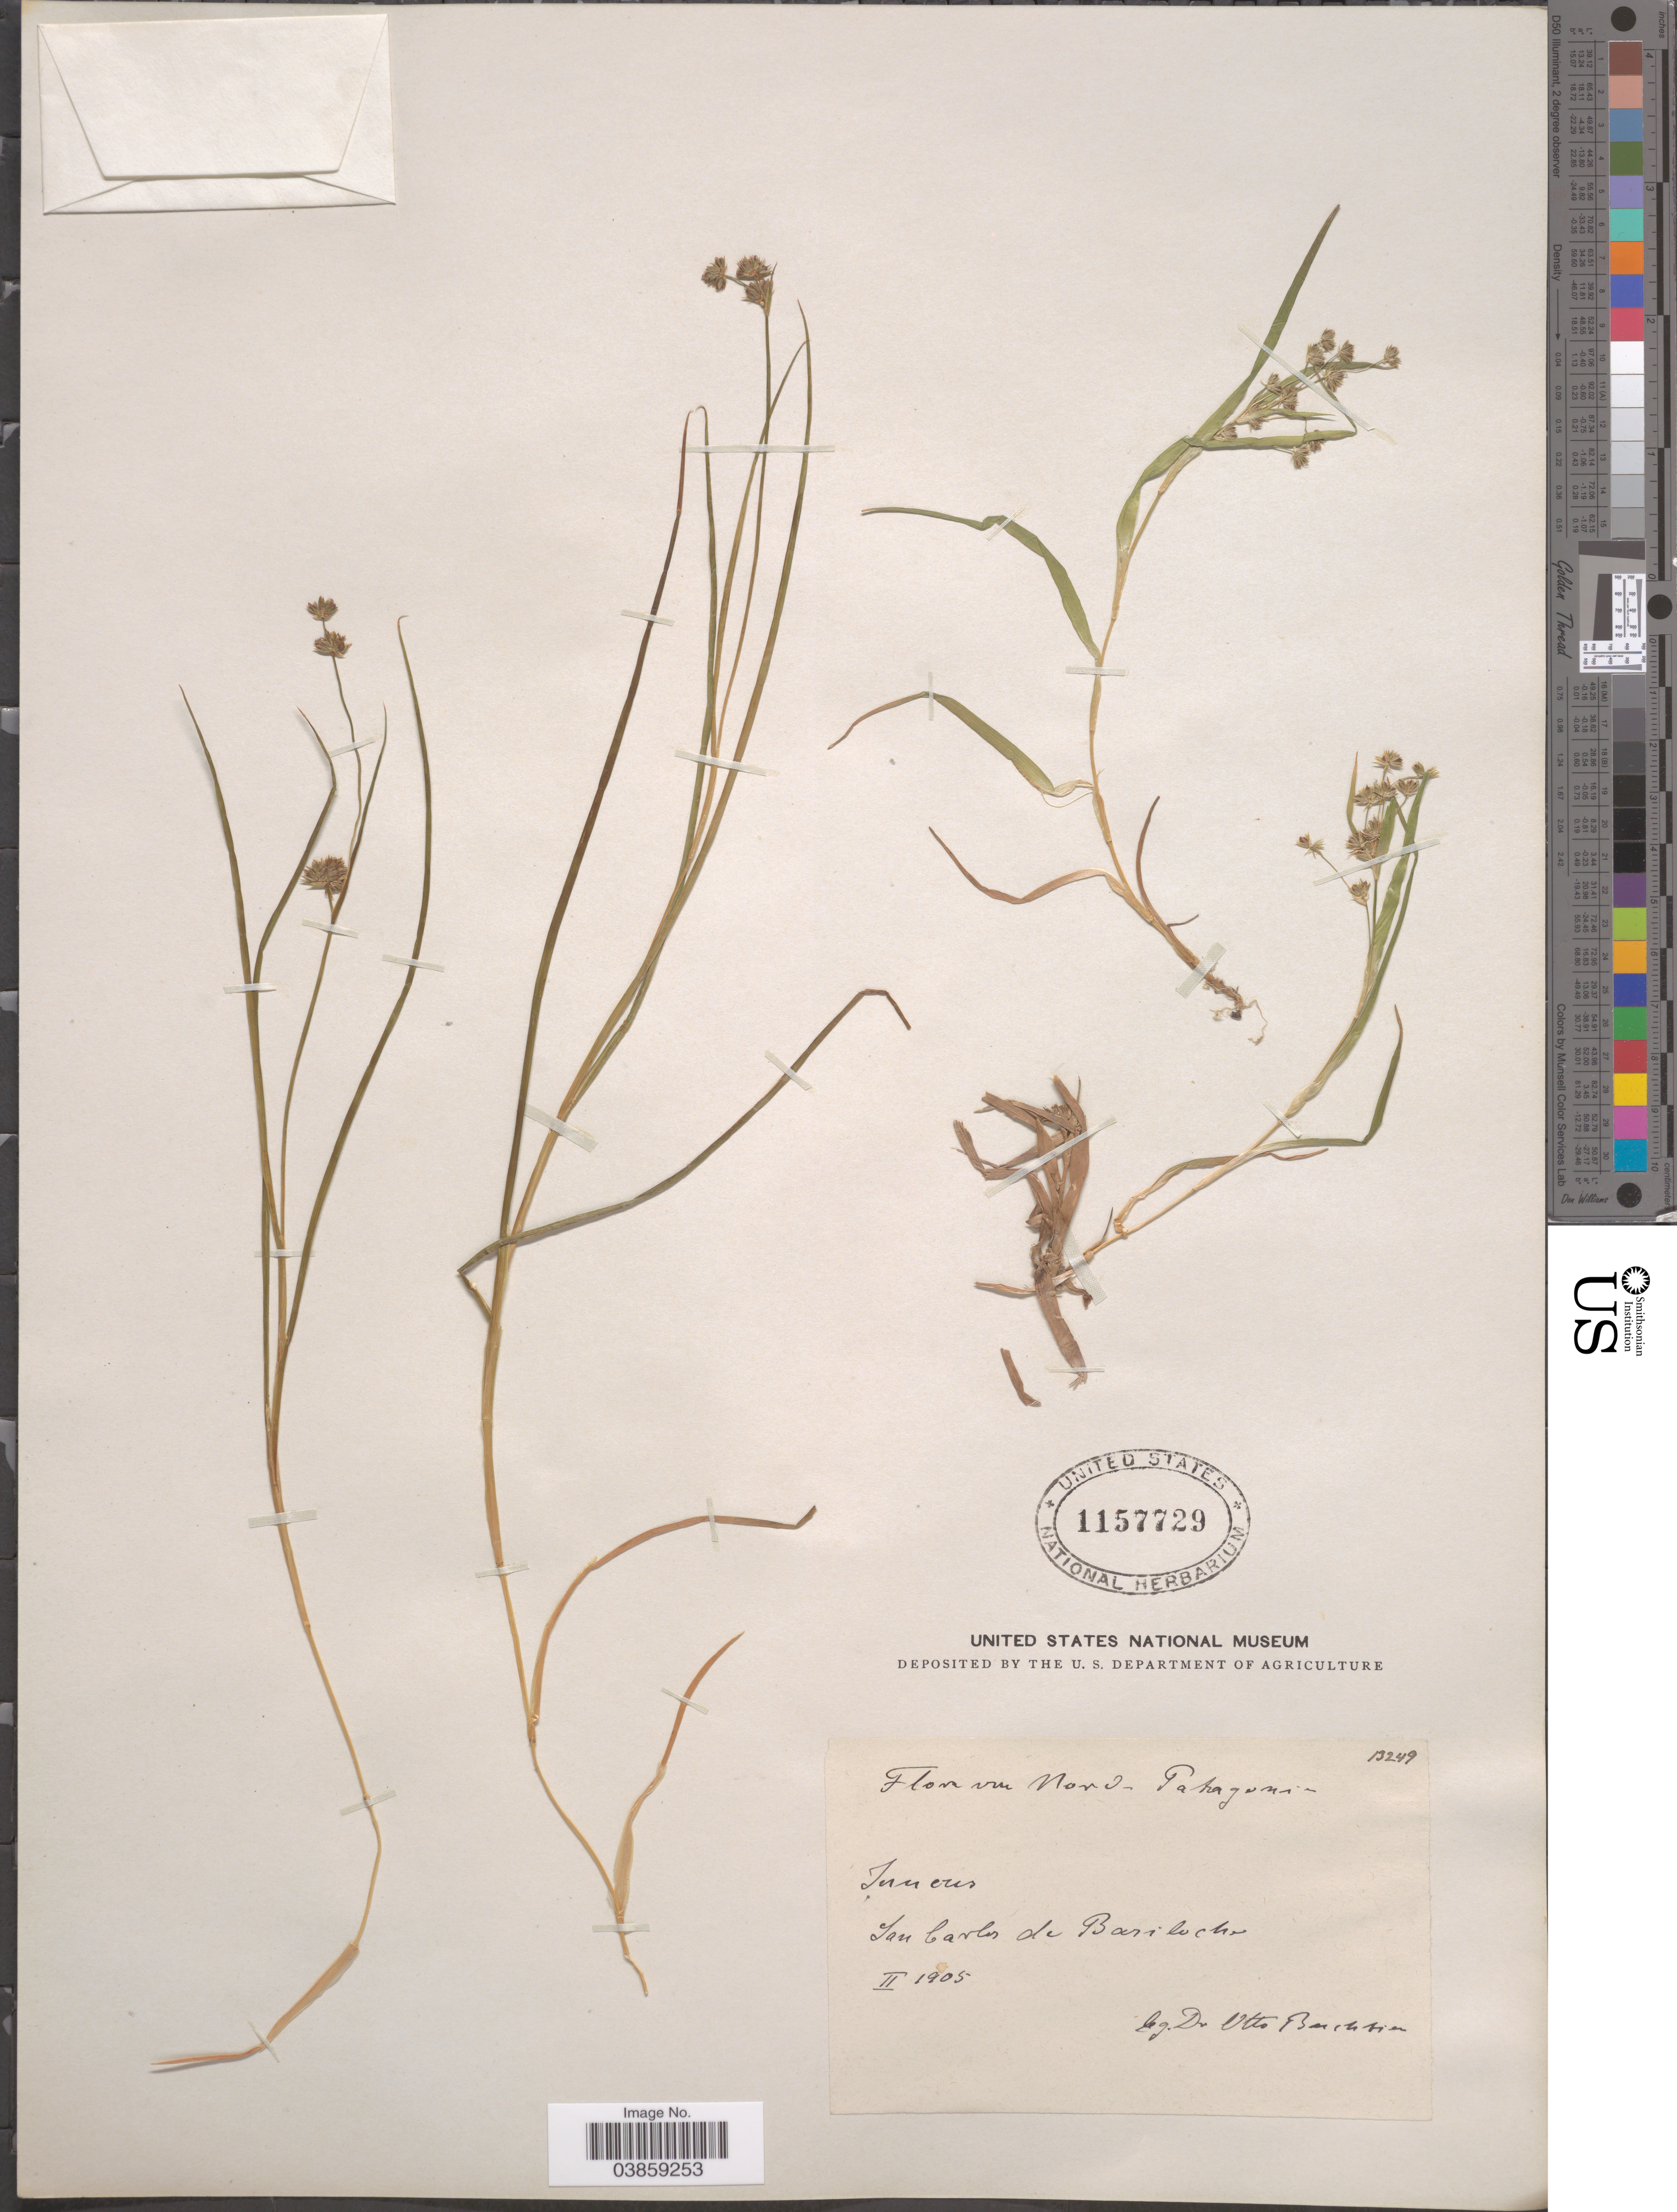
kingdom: Plantae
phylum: Tracheophyta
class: Liliopsida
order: Poales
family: Juncaceae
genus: Juncus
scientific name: Juncus cyperoides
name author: Laharpe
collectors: O. Buchtien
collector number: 13249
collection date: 1905-02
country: Argentina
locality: Nord-Patagonia. San Carlos de Bariloche.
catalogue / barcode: US 1157729